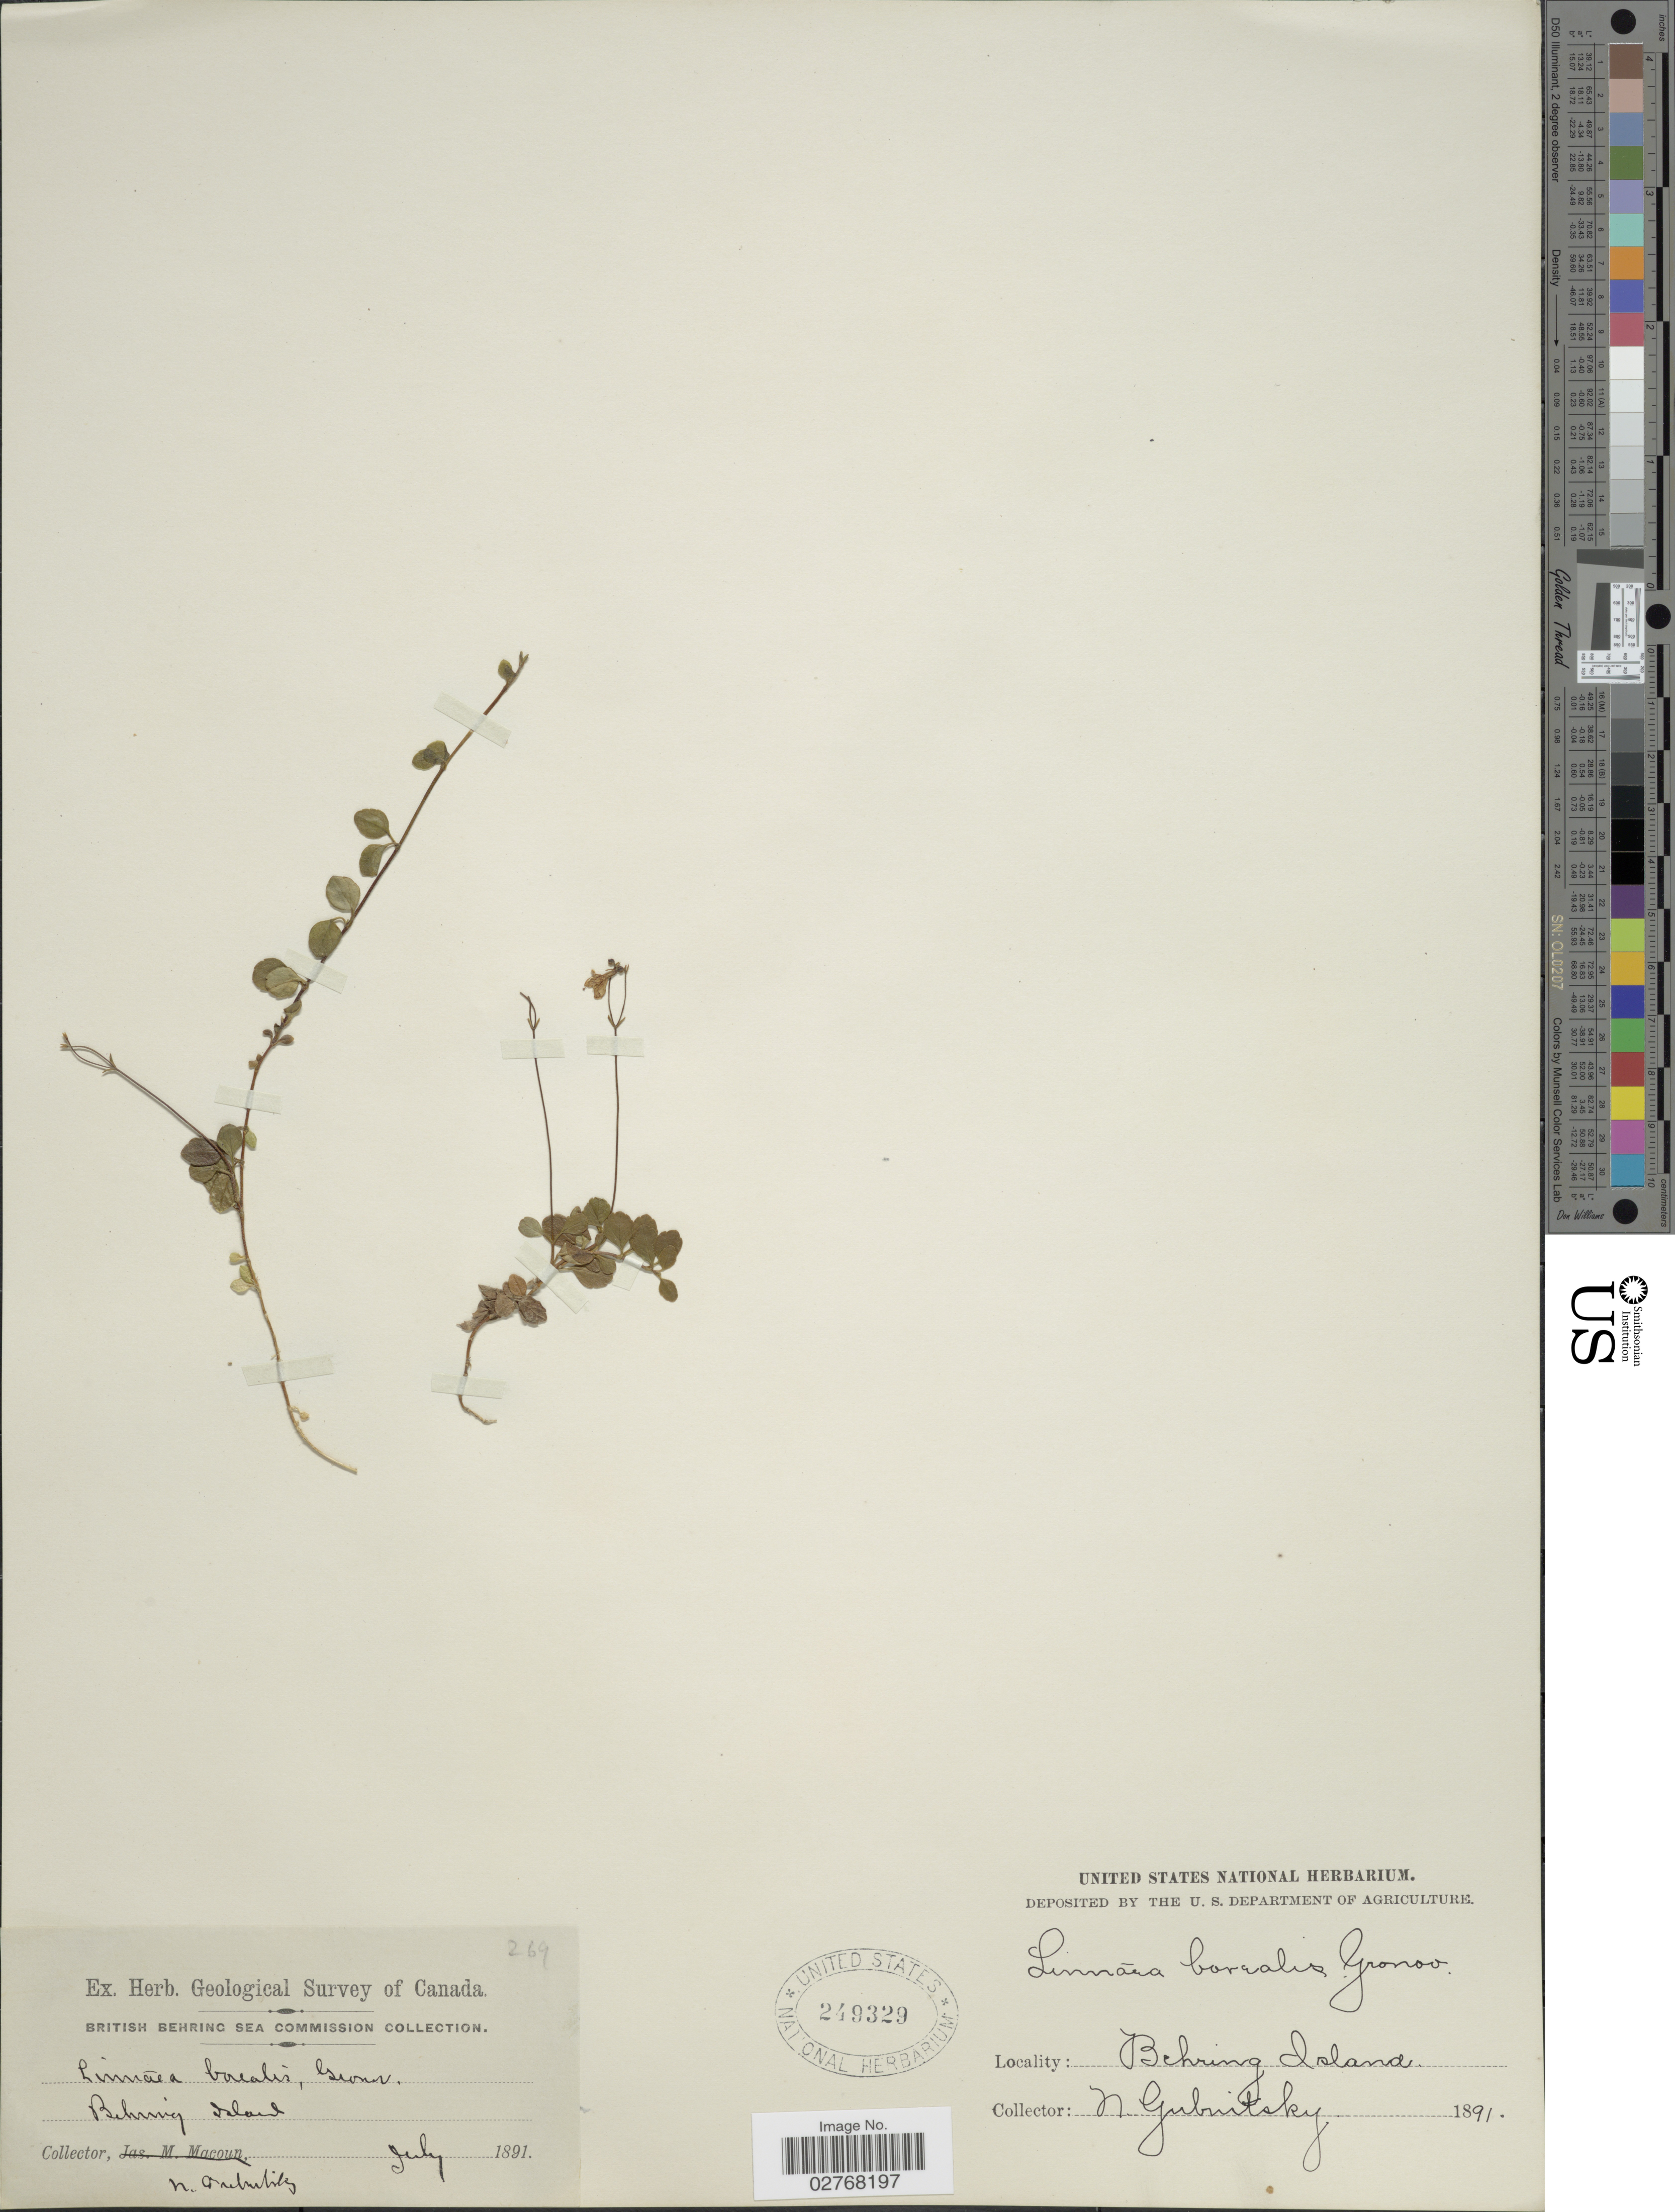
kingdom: Plantae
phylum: Tracheophyta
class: Magnoliopsida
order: Dipsacales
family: Caprifoliaceae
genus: Linnaea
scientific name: Linnaea borealis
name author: L.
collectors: N. Gribnitsky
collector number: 269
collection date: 1891-07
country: Russian Federation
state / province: Kamchatka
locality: Behring Island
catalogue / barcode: US 249329